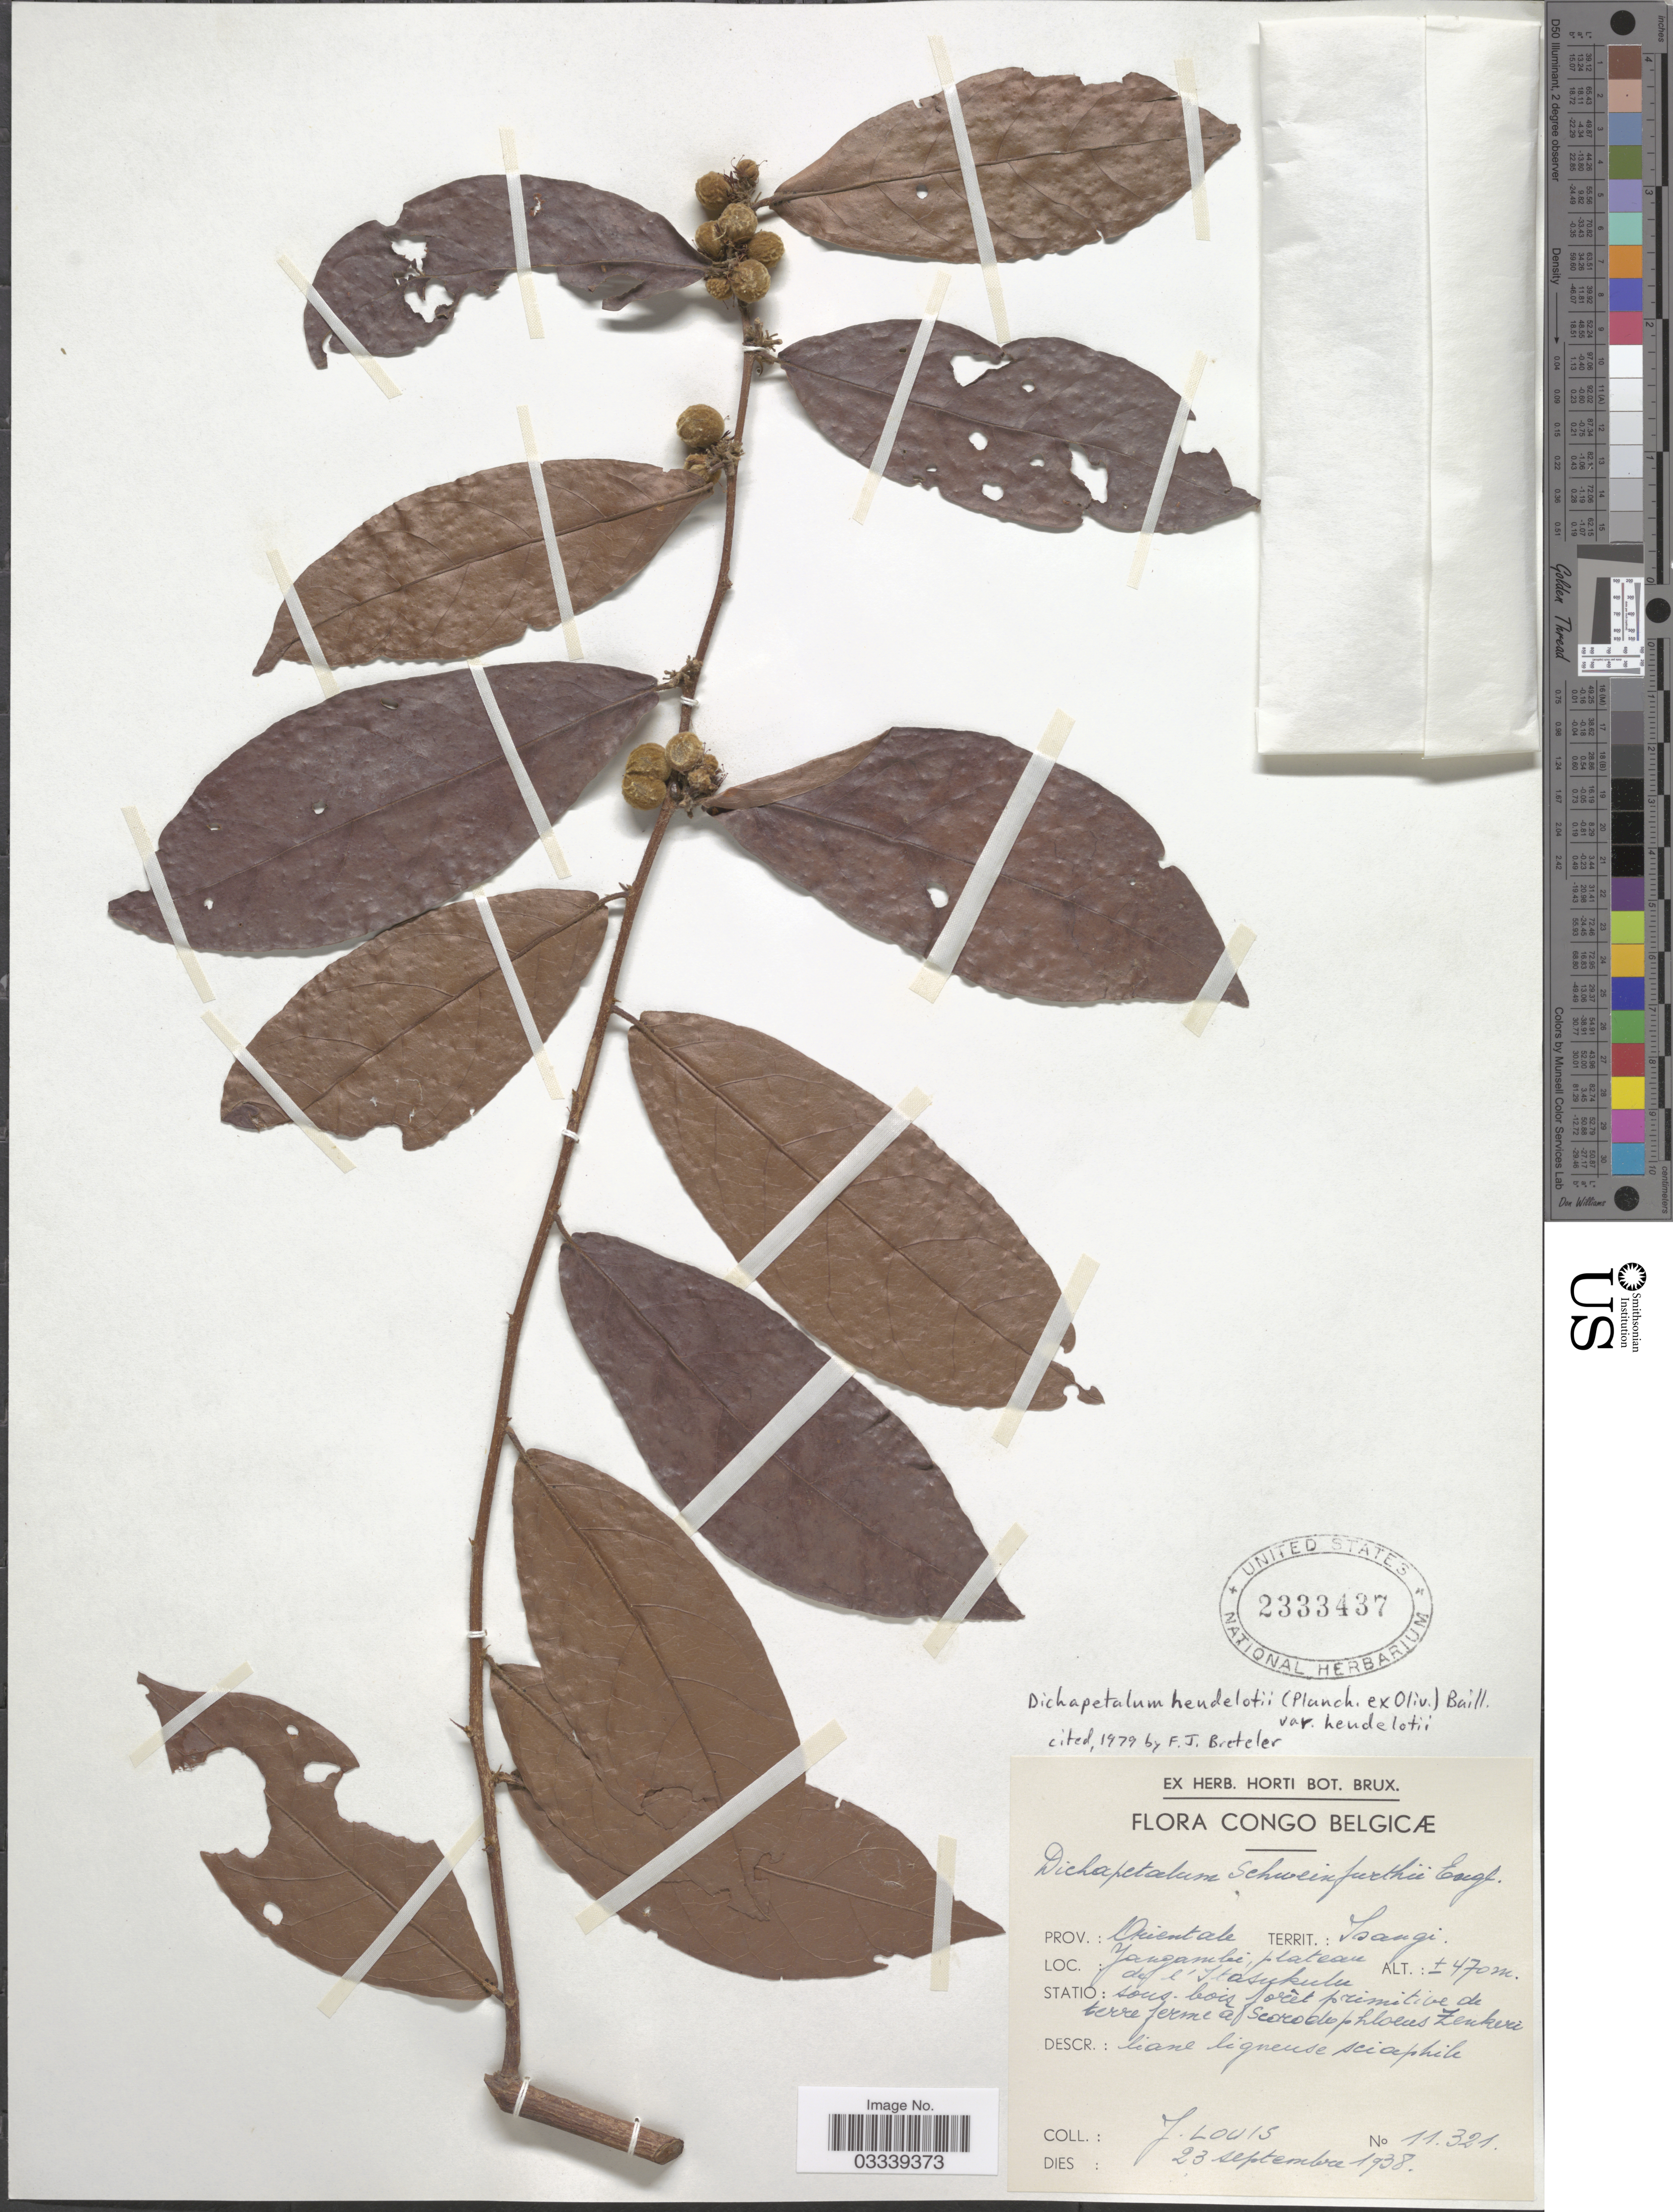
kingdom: Plantae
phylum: Tracheophyta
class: Magnoliopsida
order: Malpighiales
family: Dichapetalaceae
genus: Dichapetalum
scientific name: Dichapetalum heudelotii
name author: (Planch. ex Oliv.) Baill.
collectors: J. Louis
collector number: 11321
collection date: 1938-09-23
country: Congo, Democratic Republic of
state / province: Tshopo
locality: Congo Belgicæ, Territ.: Isangi, Yangambi, plateau de l'Itasukulu.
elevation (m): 470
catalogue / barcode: US 2333437